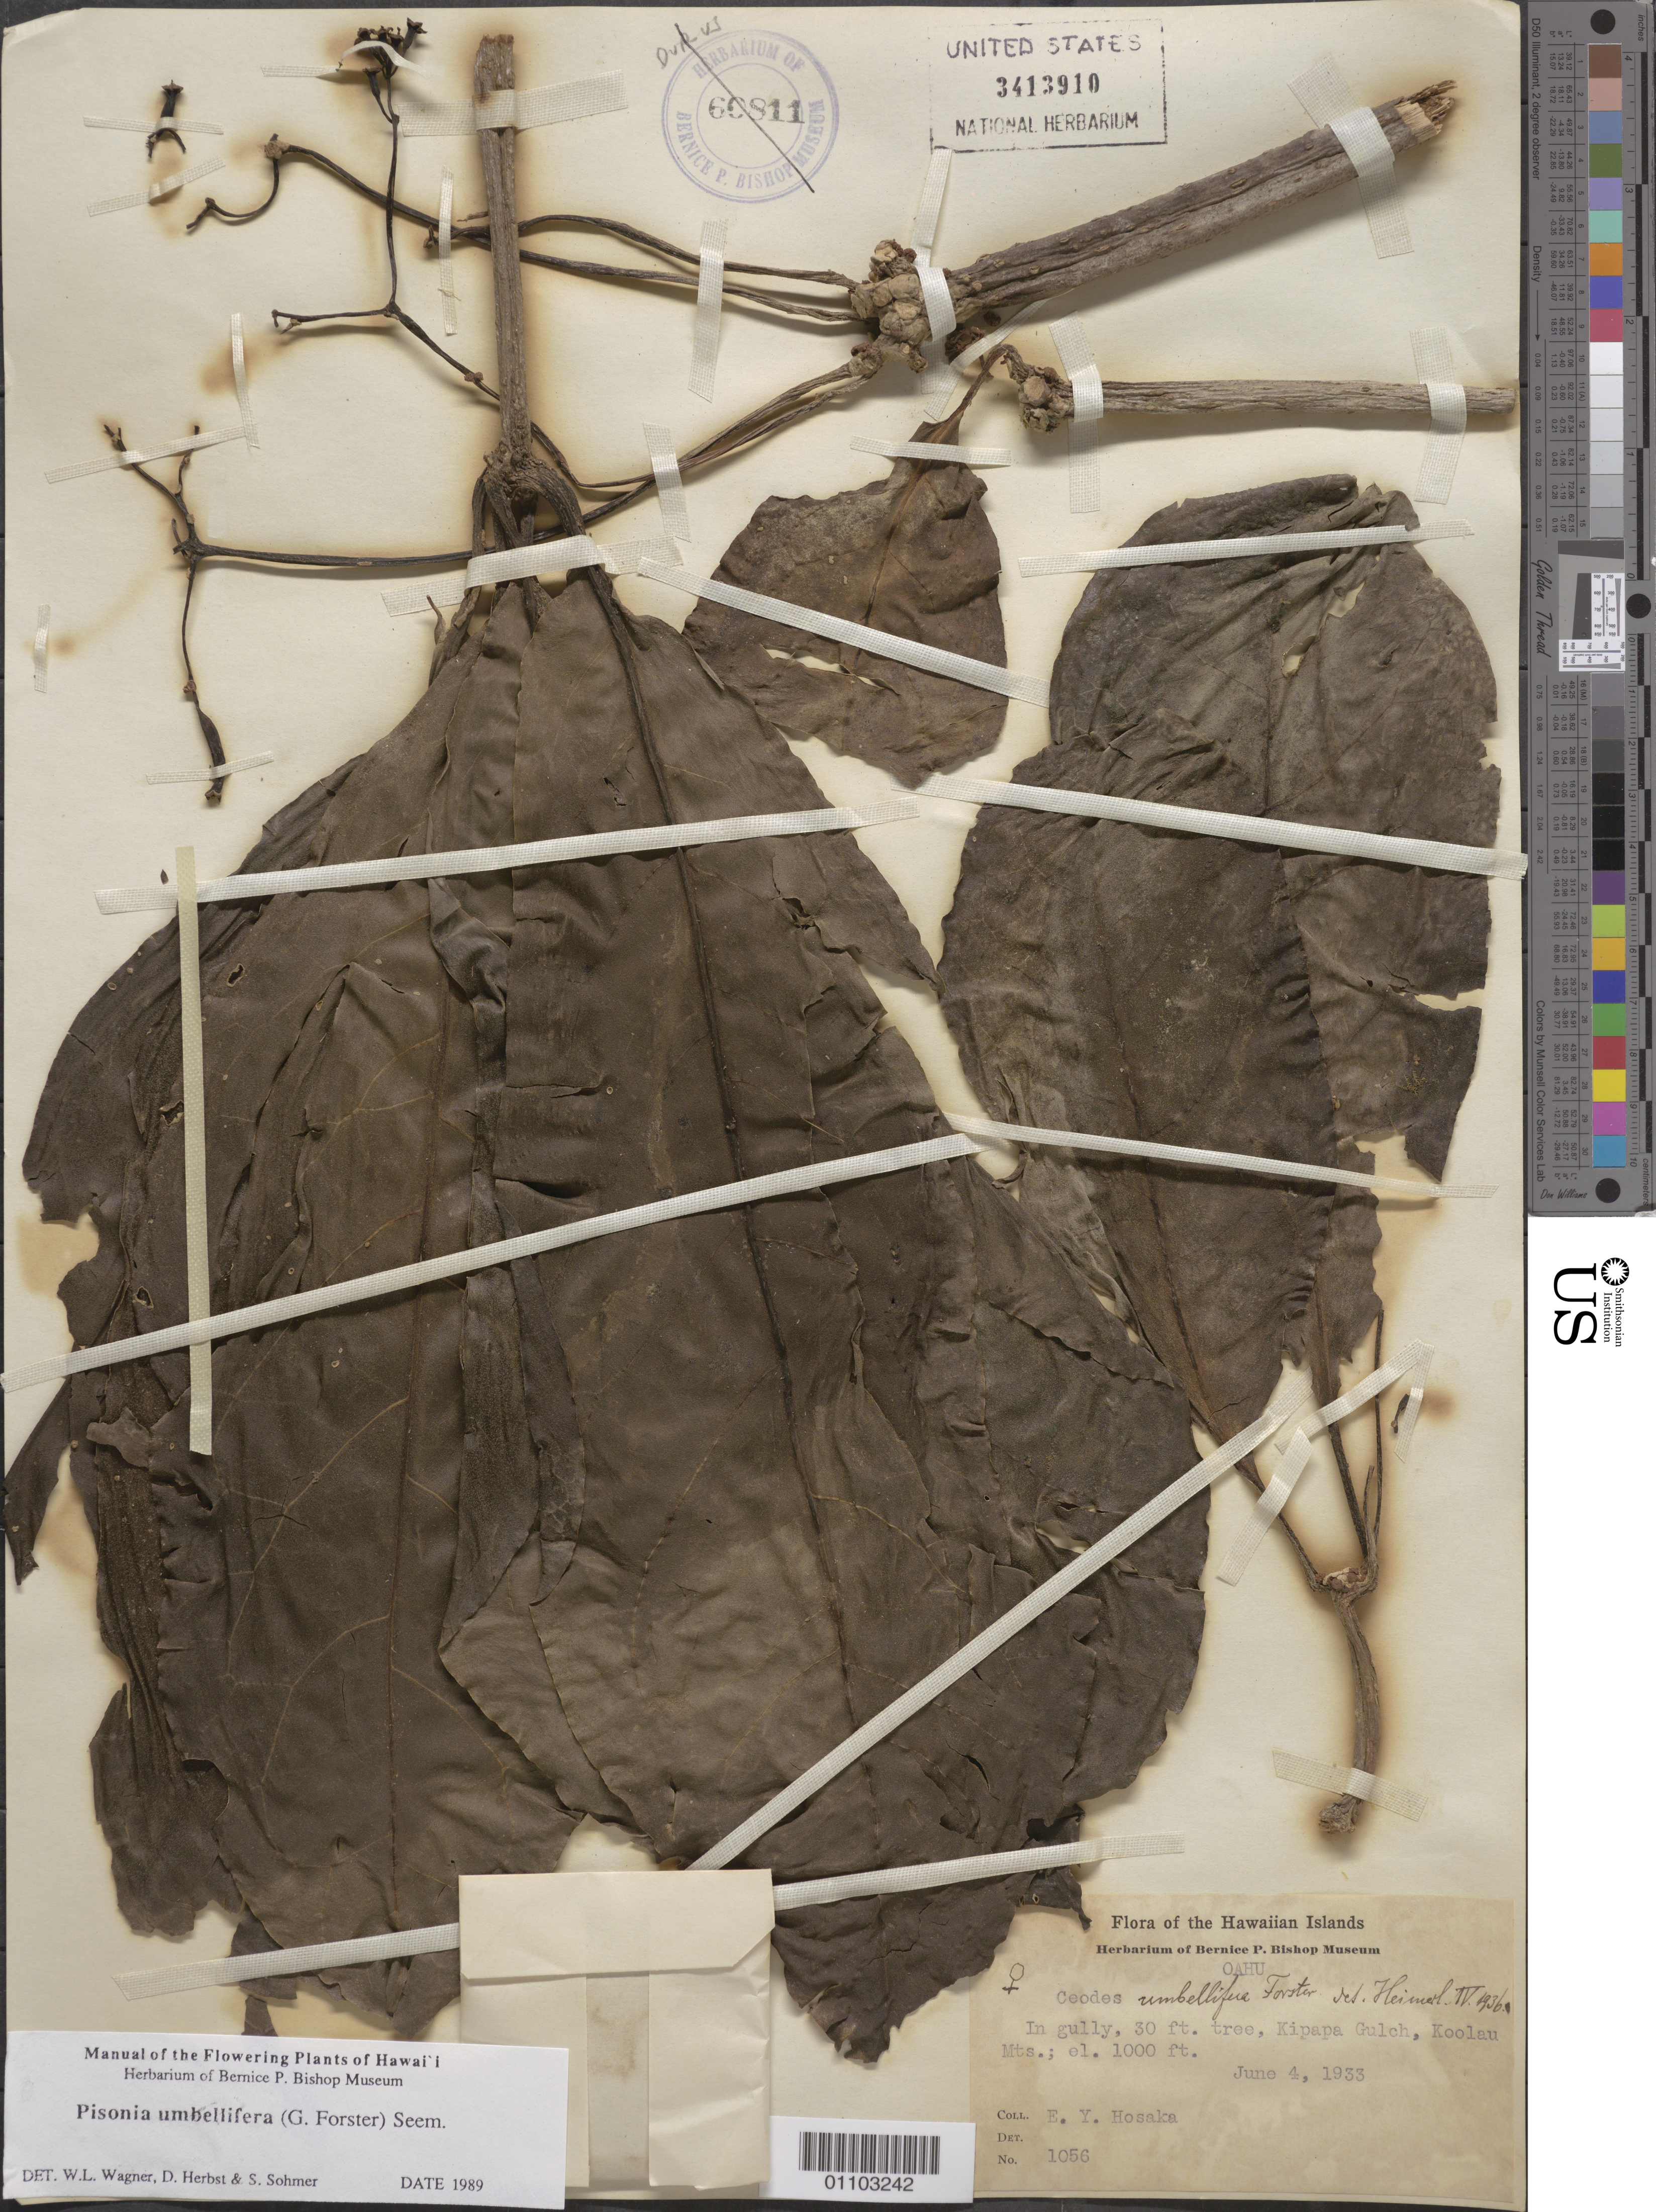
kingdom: Plantae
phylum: Tracheophyta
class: Magnoliopsida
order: Caryophyllales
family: Nyctaginaceae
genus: Ceodes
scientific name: Ceodes umbellifera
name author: J.R. Forst. & G. Forst.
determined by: Wagner, W. L., (BOT), Smithsonian Institution - National Museum of Natural History (UNITED STATES)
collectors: E. Y. Hosaka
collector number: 1056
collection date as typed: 4 Jun 1933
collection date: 1933-06-04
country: United States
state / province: Hawaii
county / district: Honolulu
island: Oahu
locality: Kipapa Gulch, Koolau Mts.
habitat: In gully. 30 ft. tree.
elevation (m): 305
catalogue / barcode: US 3413910